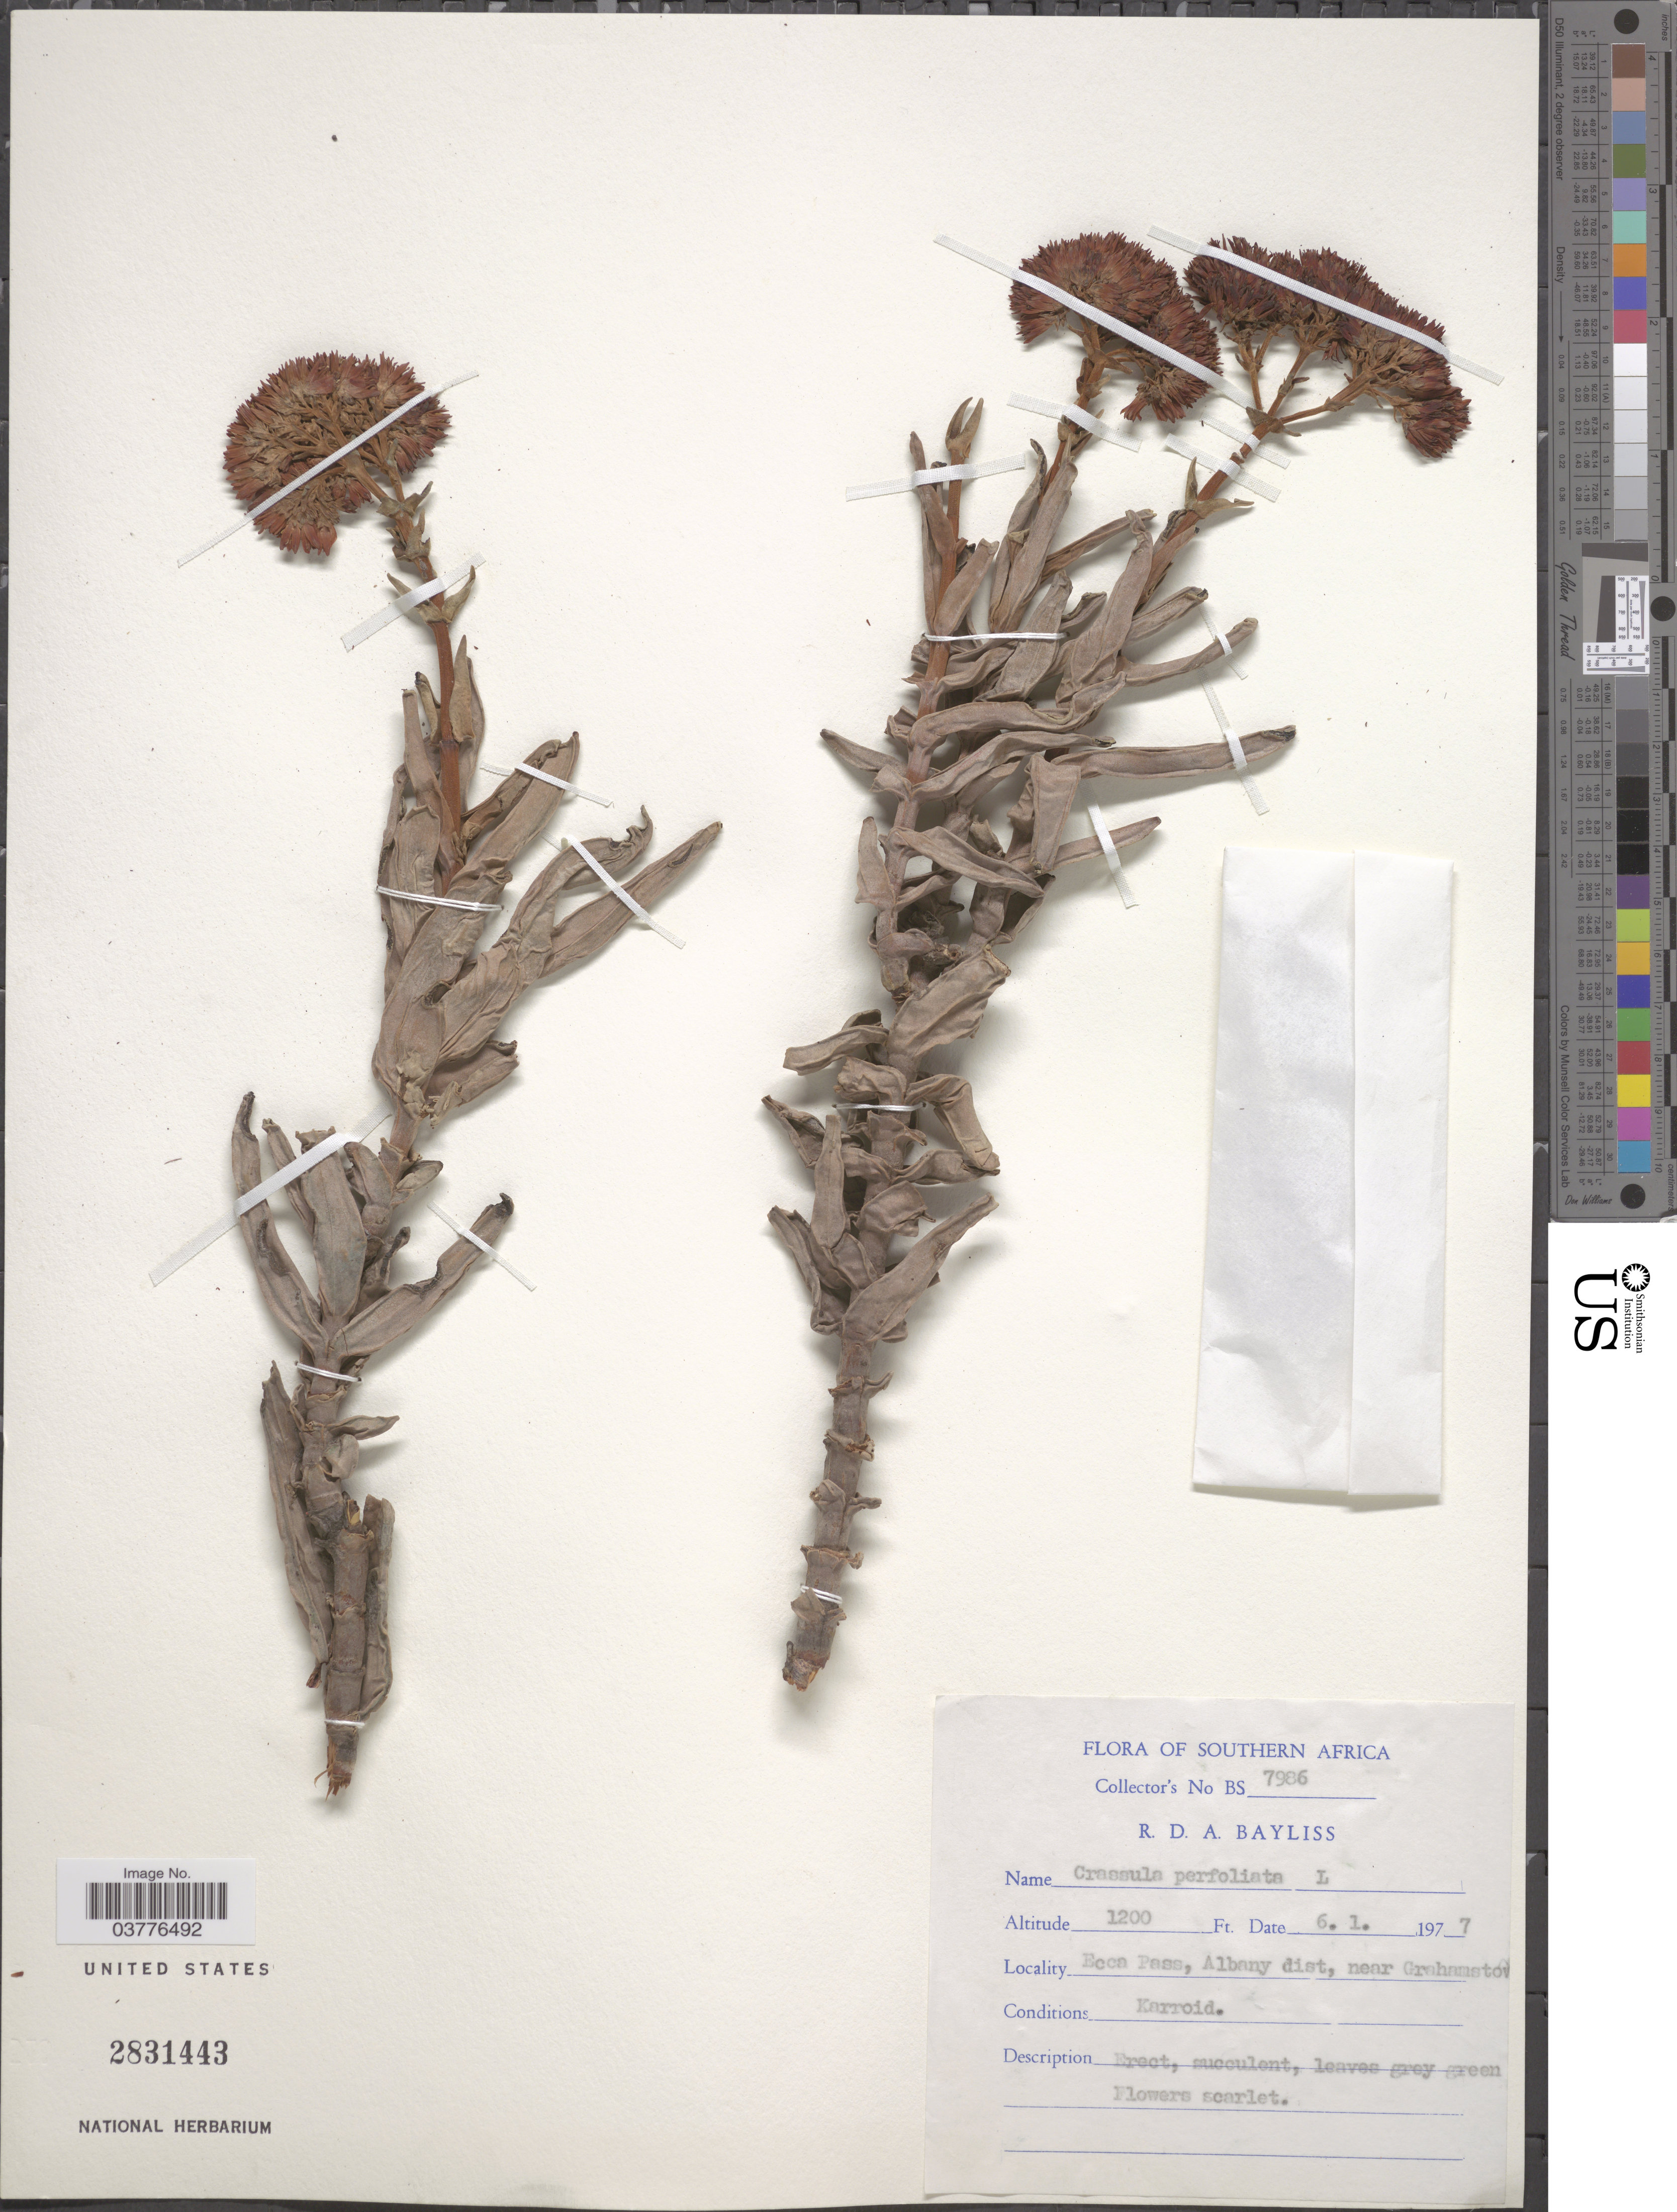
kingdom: Plantae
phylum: Tracheophyta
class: Magnoliopsida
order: Saxifragales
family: Crassulaceae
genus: Crassula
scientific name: Crassula perfoliata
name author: L.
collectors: R. Bayliss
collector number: BS7986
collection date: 1977-01-06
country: South Africa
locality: Southern Africa. Ecca Pass, Albany dist, near Grahamsto!.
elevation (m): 366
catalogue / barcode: US 2831443